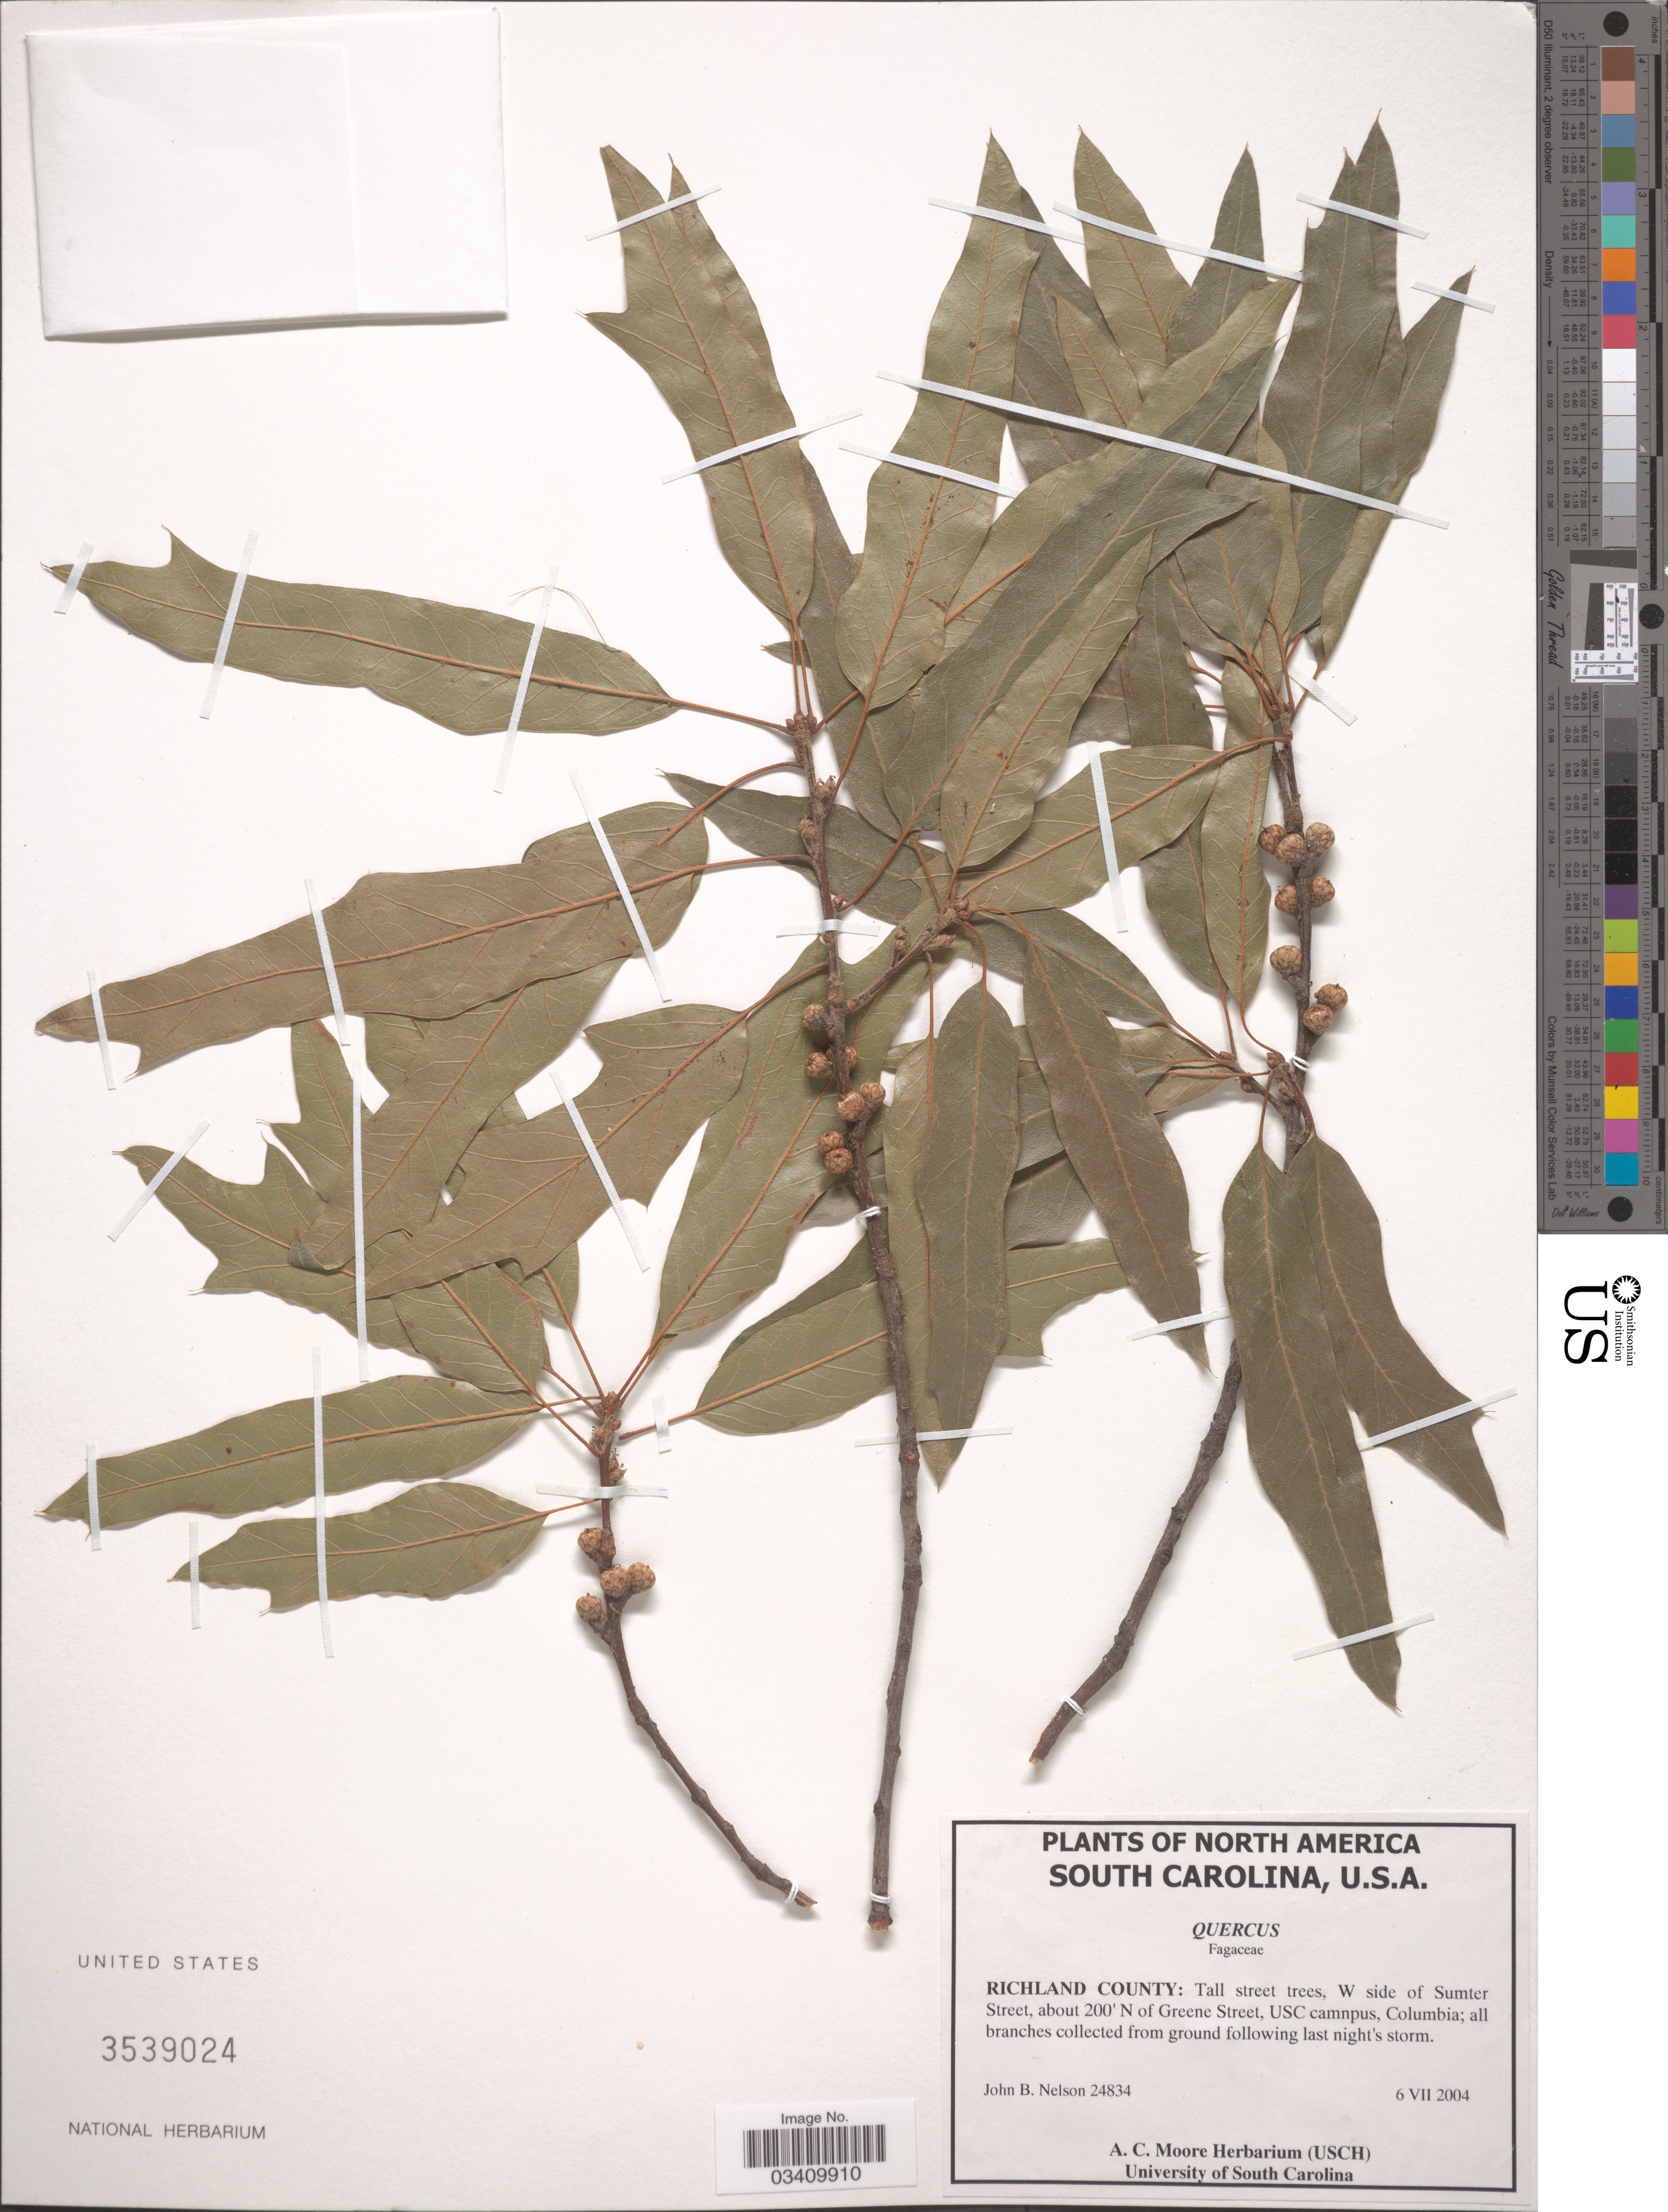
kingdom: Plantae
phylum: Tracheophyta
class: Magnoliopsida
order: Fagales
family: Fagaceae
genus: Quercus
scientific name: Quercus sp.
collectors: J. Nelson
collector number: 24834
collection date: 2004-07-06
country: United States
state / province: South Carolina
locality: U.S.A. Richland County: W side of Sumter Street, about 200' N of Greene Street, USC camnpus, Columbia.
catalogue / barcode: US 3539024